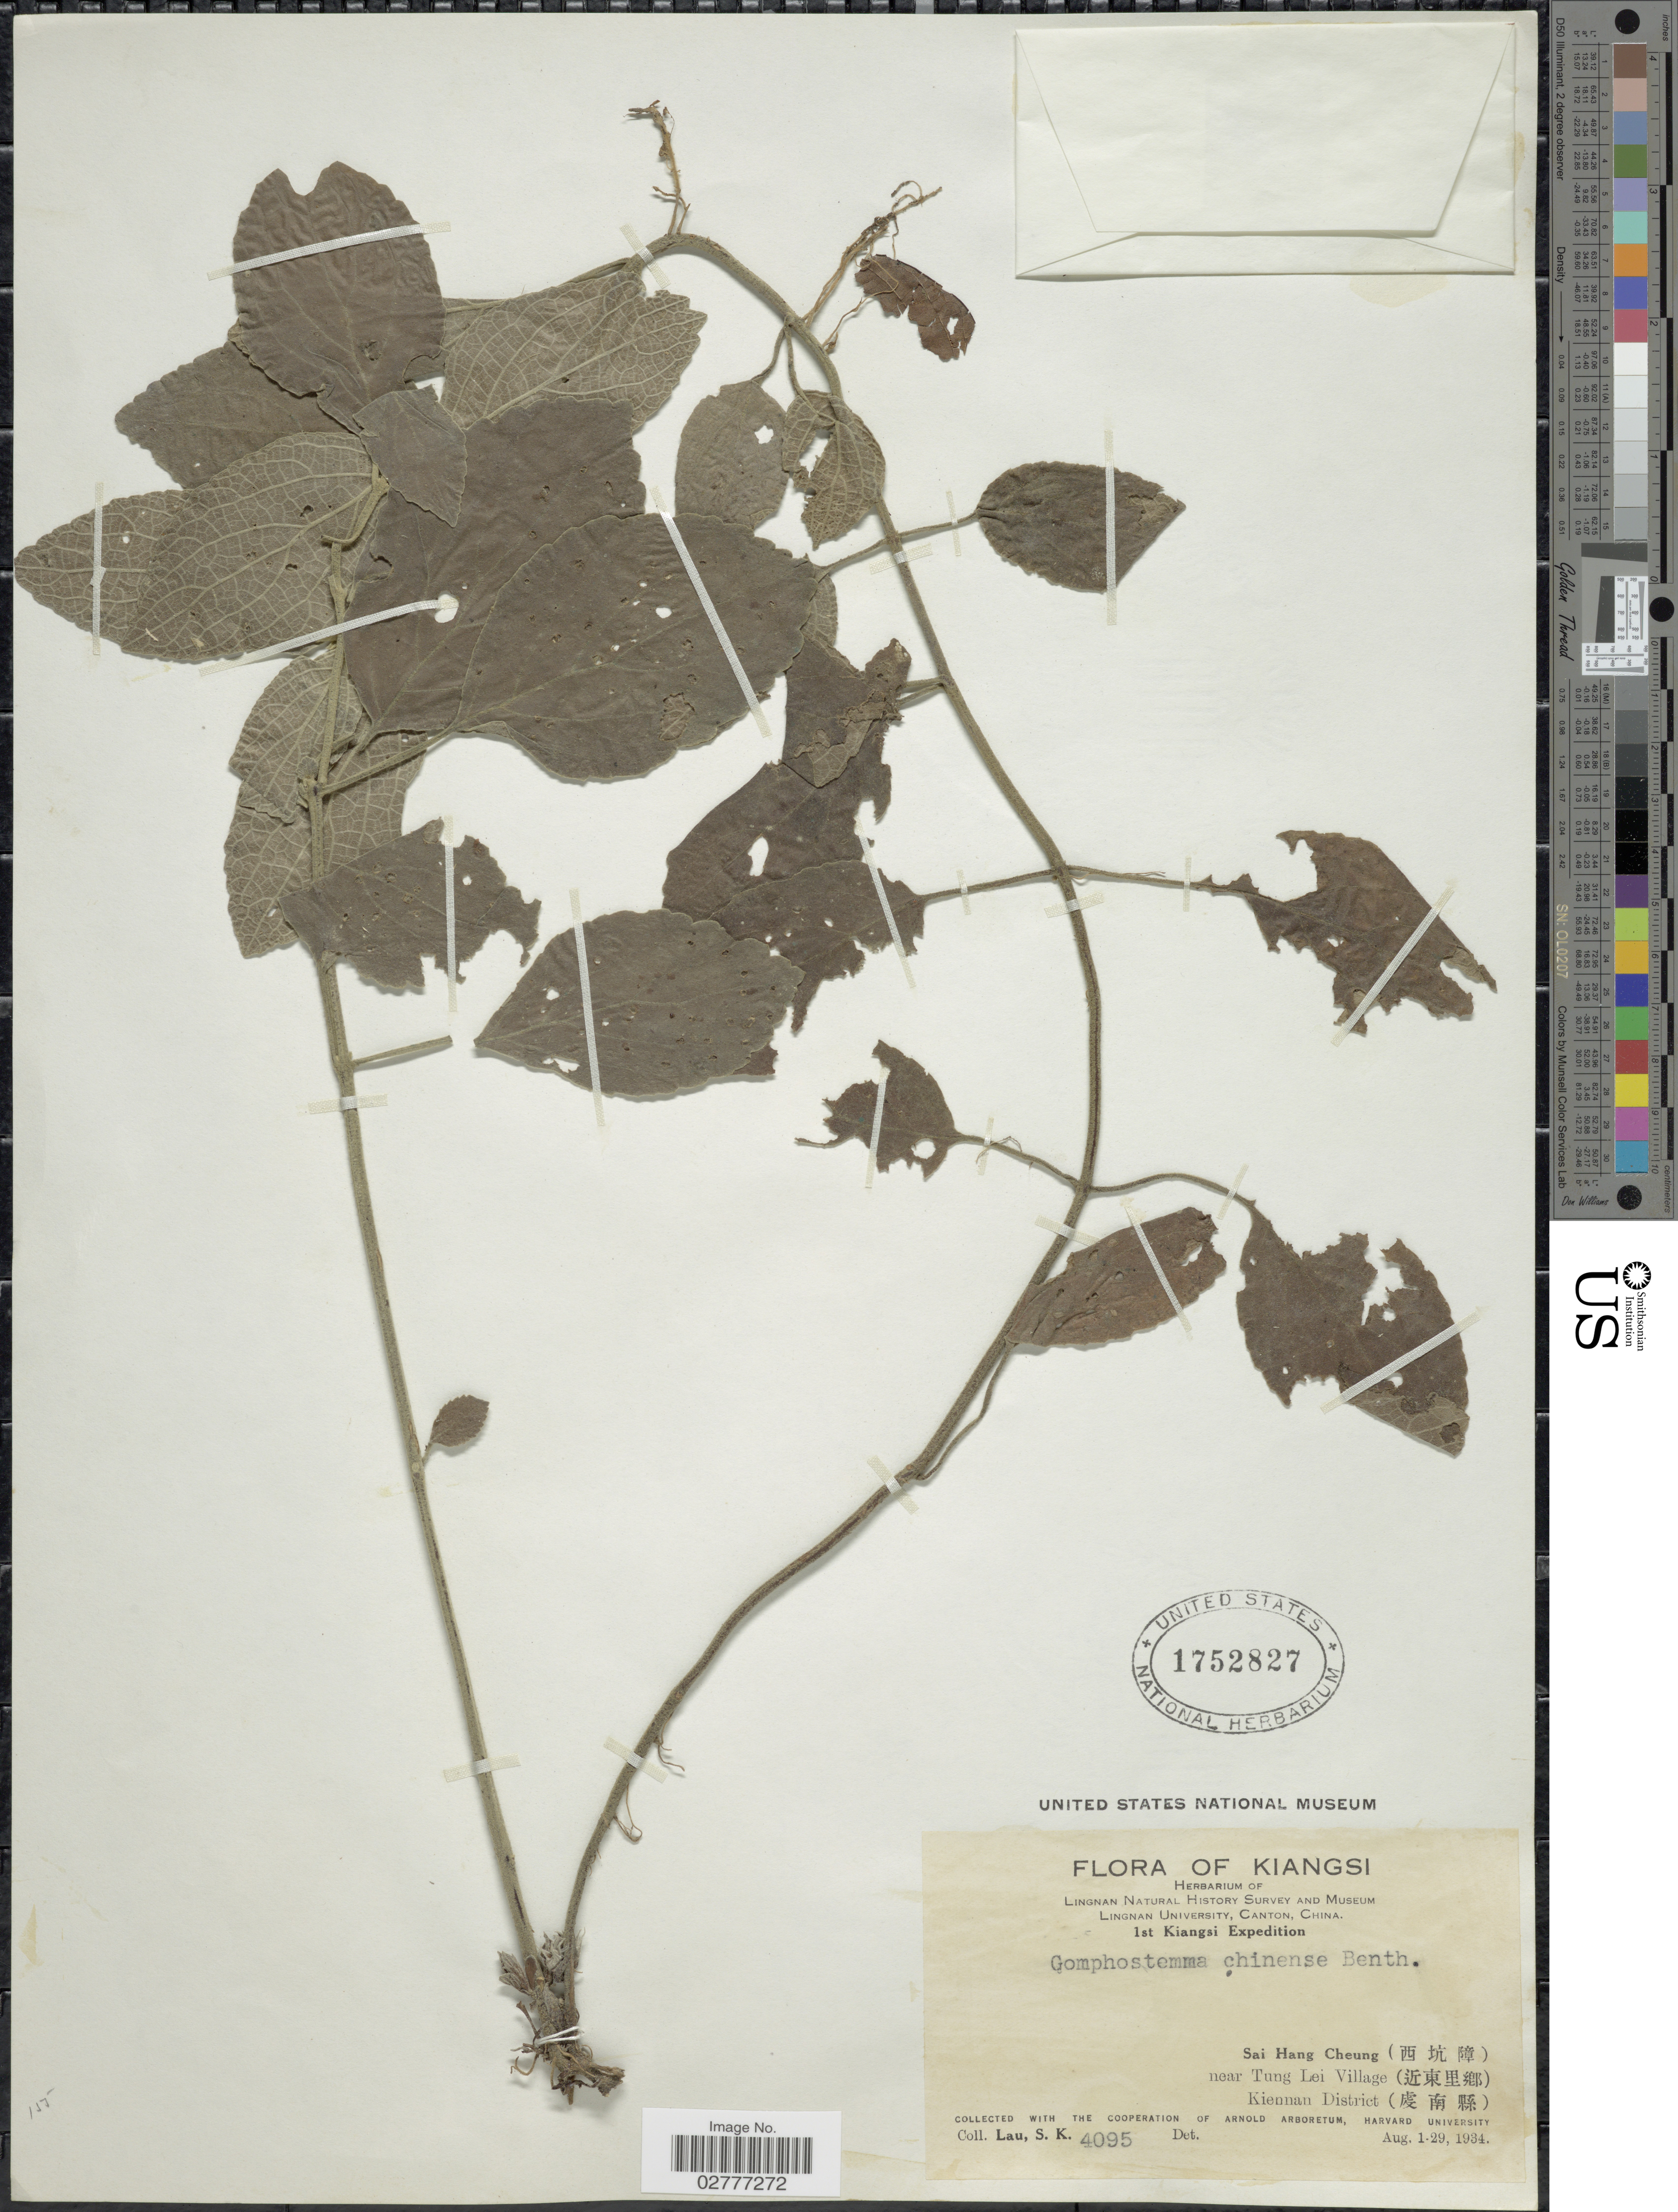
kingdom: Plantae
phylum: Tracheophyta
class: Magnoliopsida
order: Lamiales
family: Lamiaceae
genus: Gomphostemma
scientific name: Gomphostemma chinense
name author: Oliv.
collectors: S. K. Lau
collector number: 4095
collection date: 1934-08-01/1934-08-29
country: China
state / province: Jiangxi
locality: Kiangsi. Sai Hang Cheung (X). Near Tung Lei Village (X). Kiennan District (X).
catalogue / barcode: US 1752827